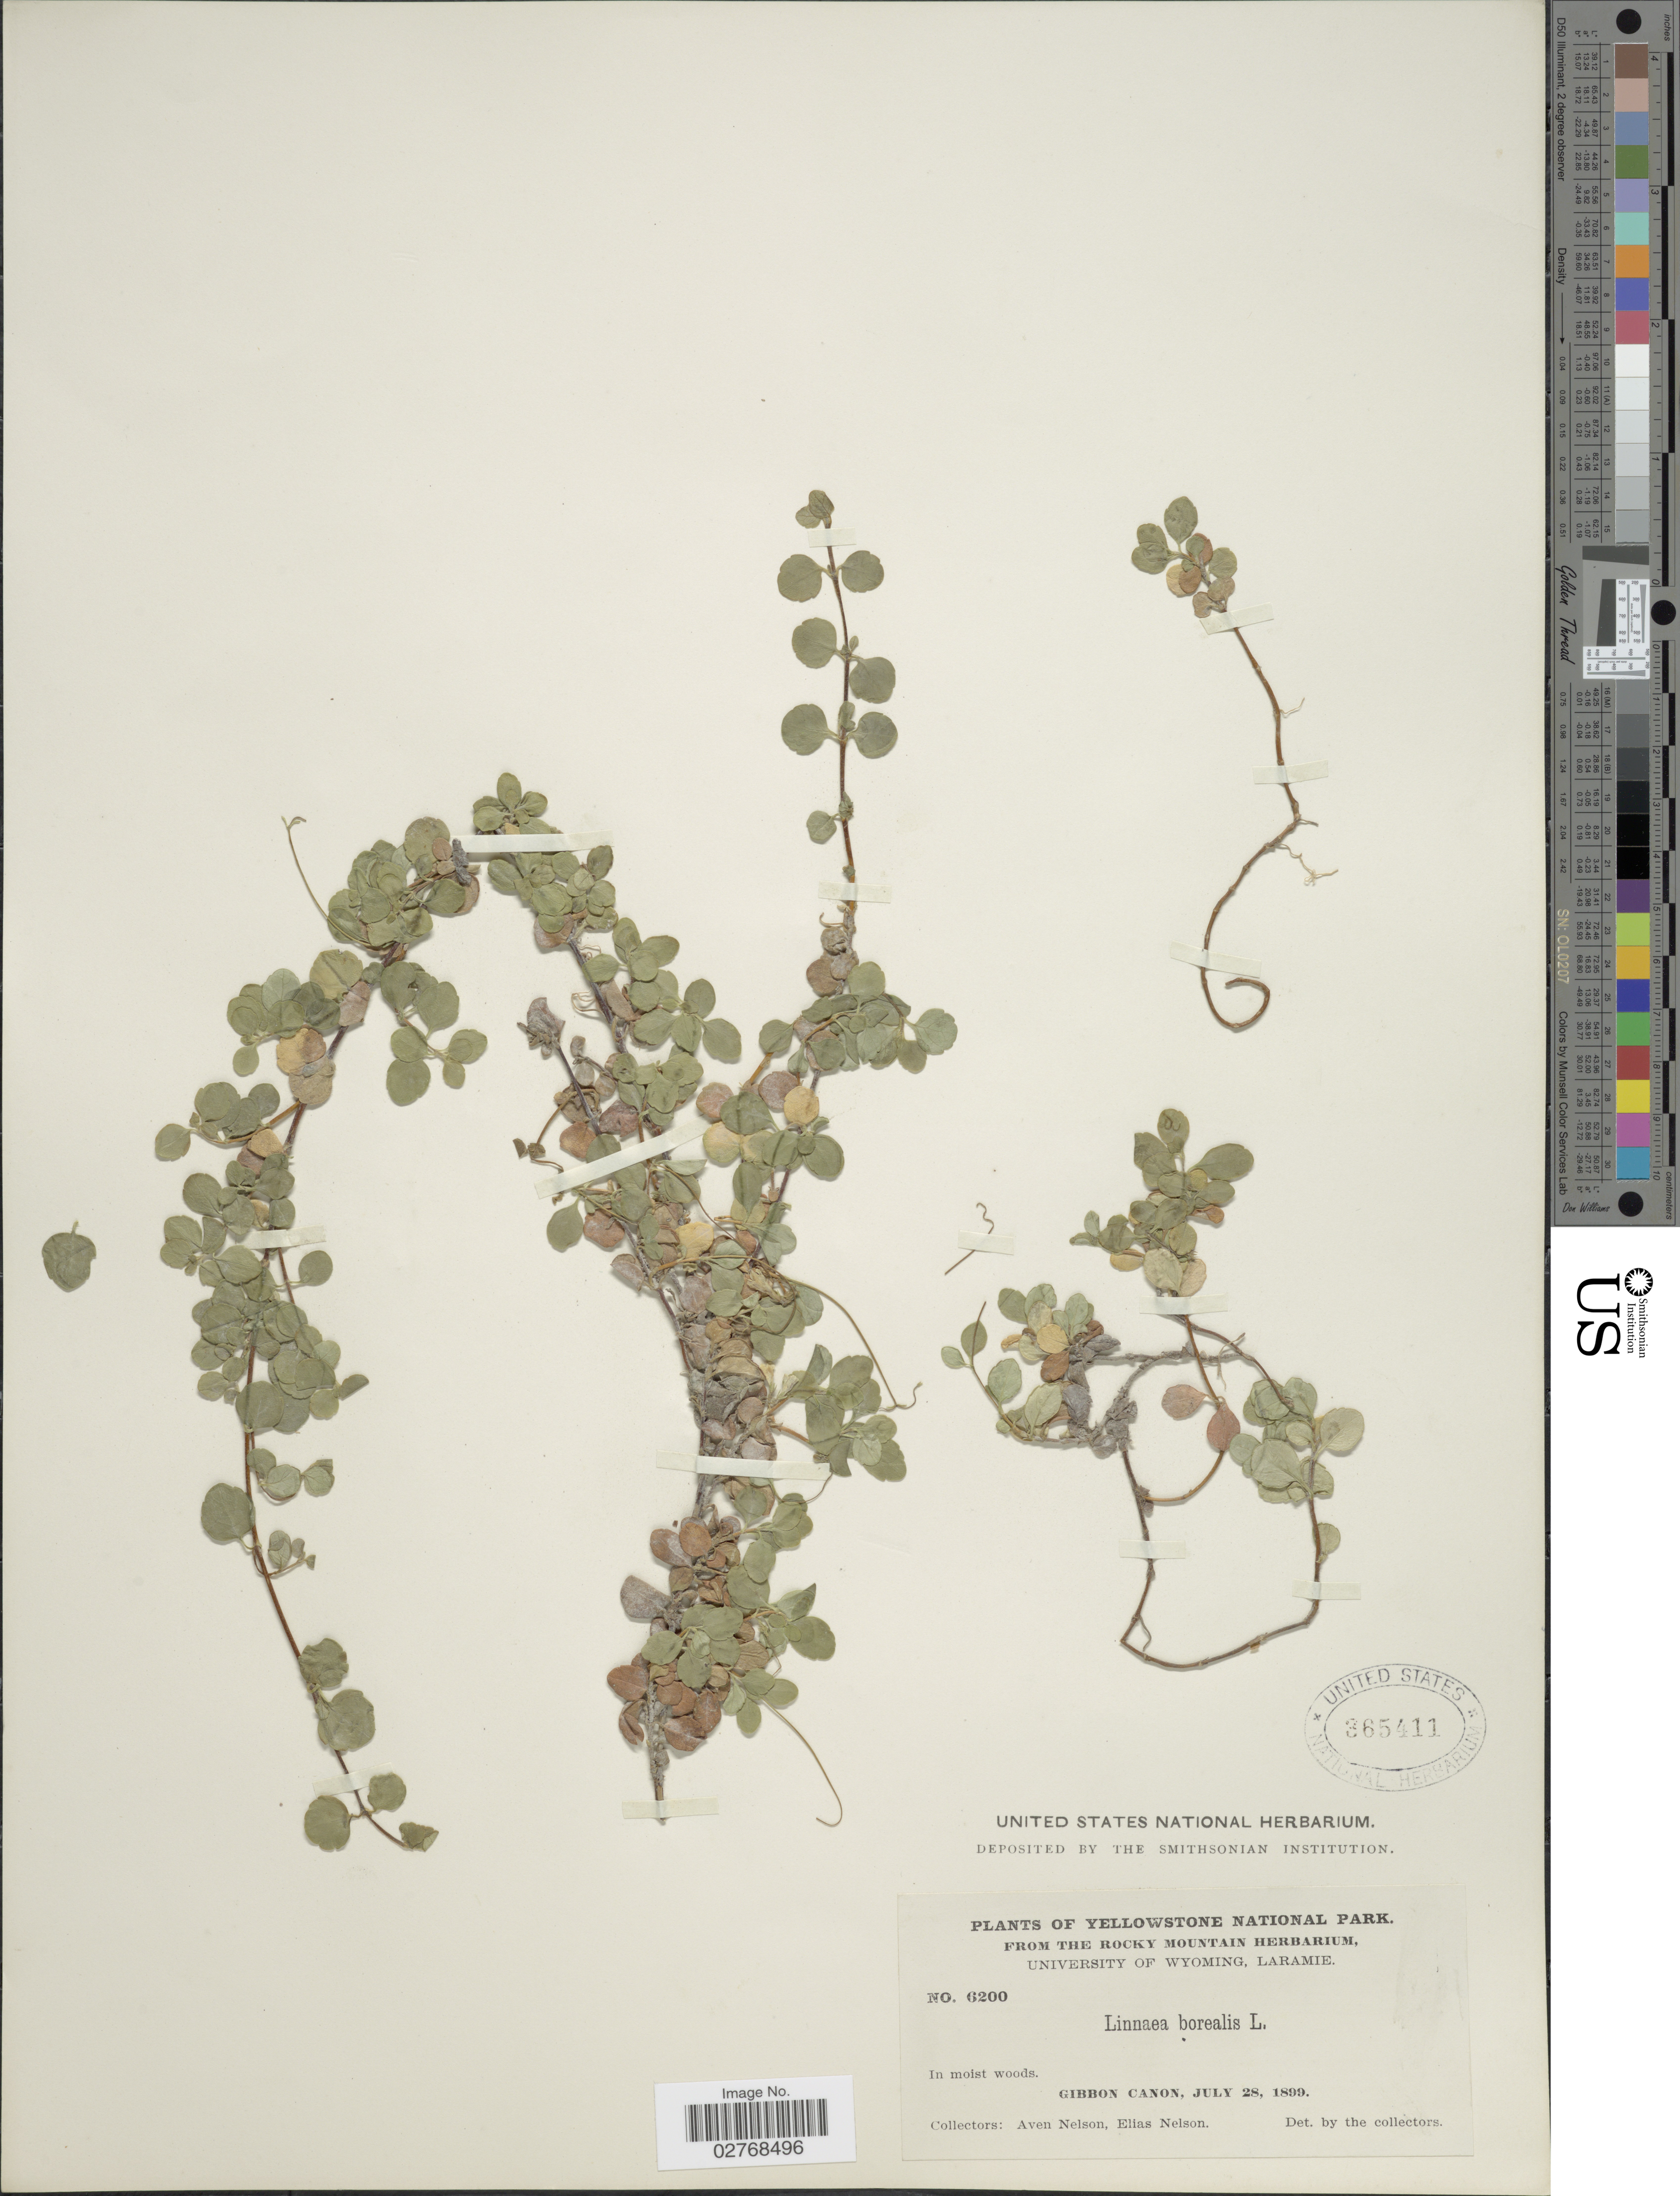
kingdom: Plantae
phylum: Tracheophyta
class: Magnoliopsida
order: Dipsacales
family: Caprifoliaceae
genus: Linnaea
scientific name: Linnaea borealis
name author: L.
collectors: A. Nelson & E. Nelson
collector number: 6200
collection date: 1899-07-28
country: United States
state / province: Wyoming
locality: Yellowstone National Park. Gibbon Canyon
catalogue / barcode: US 365411